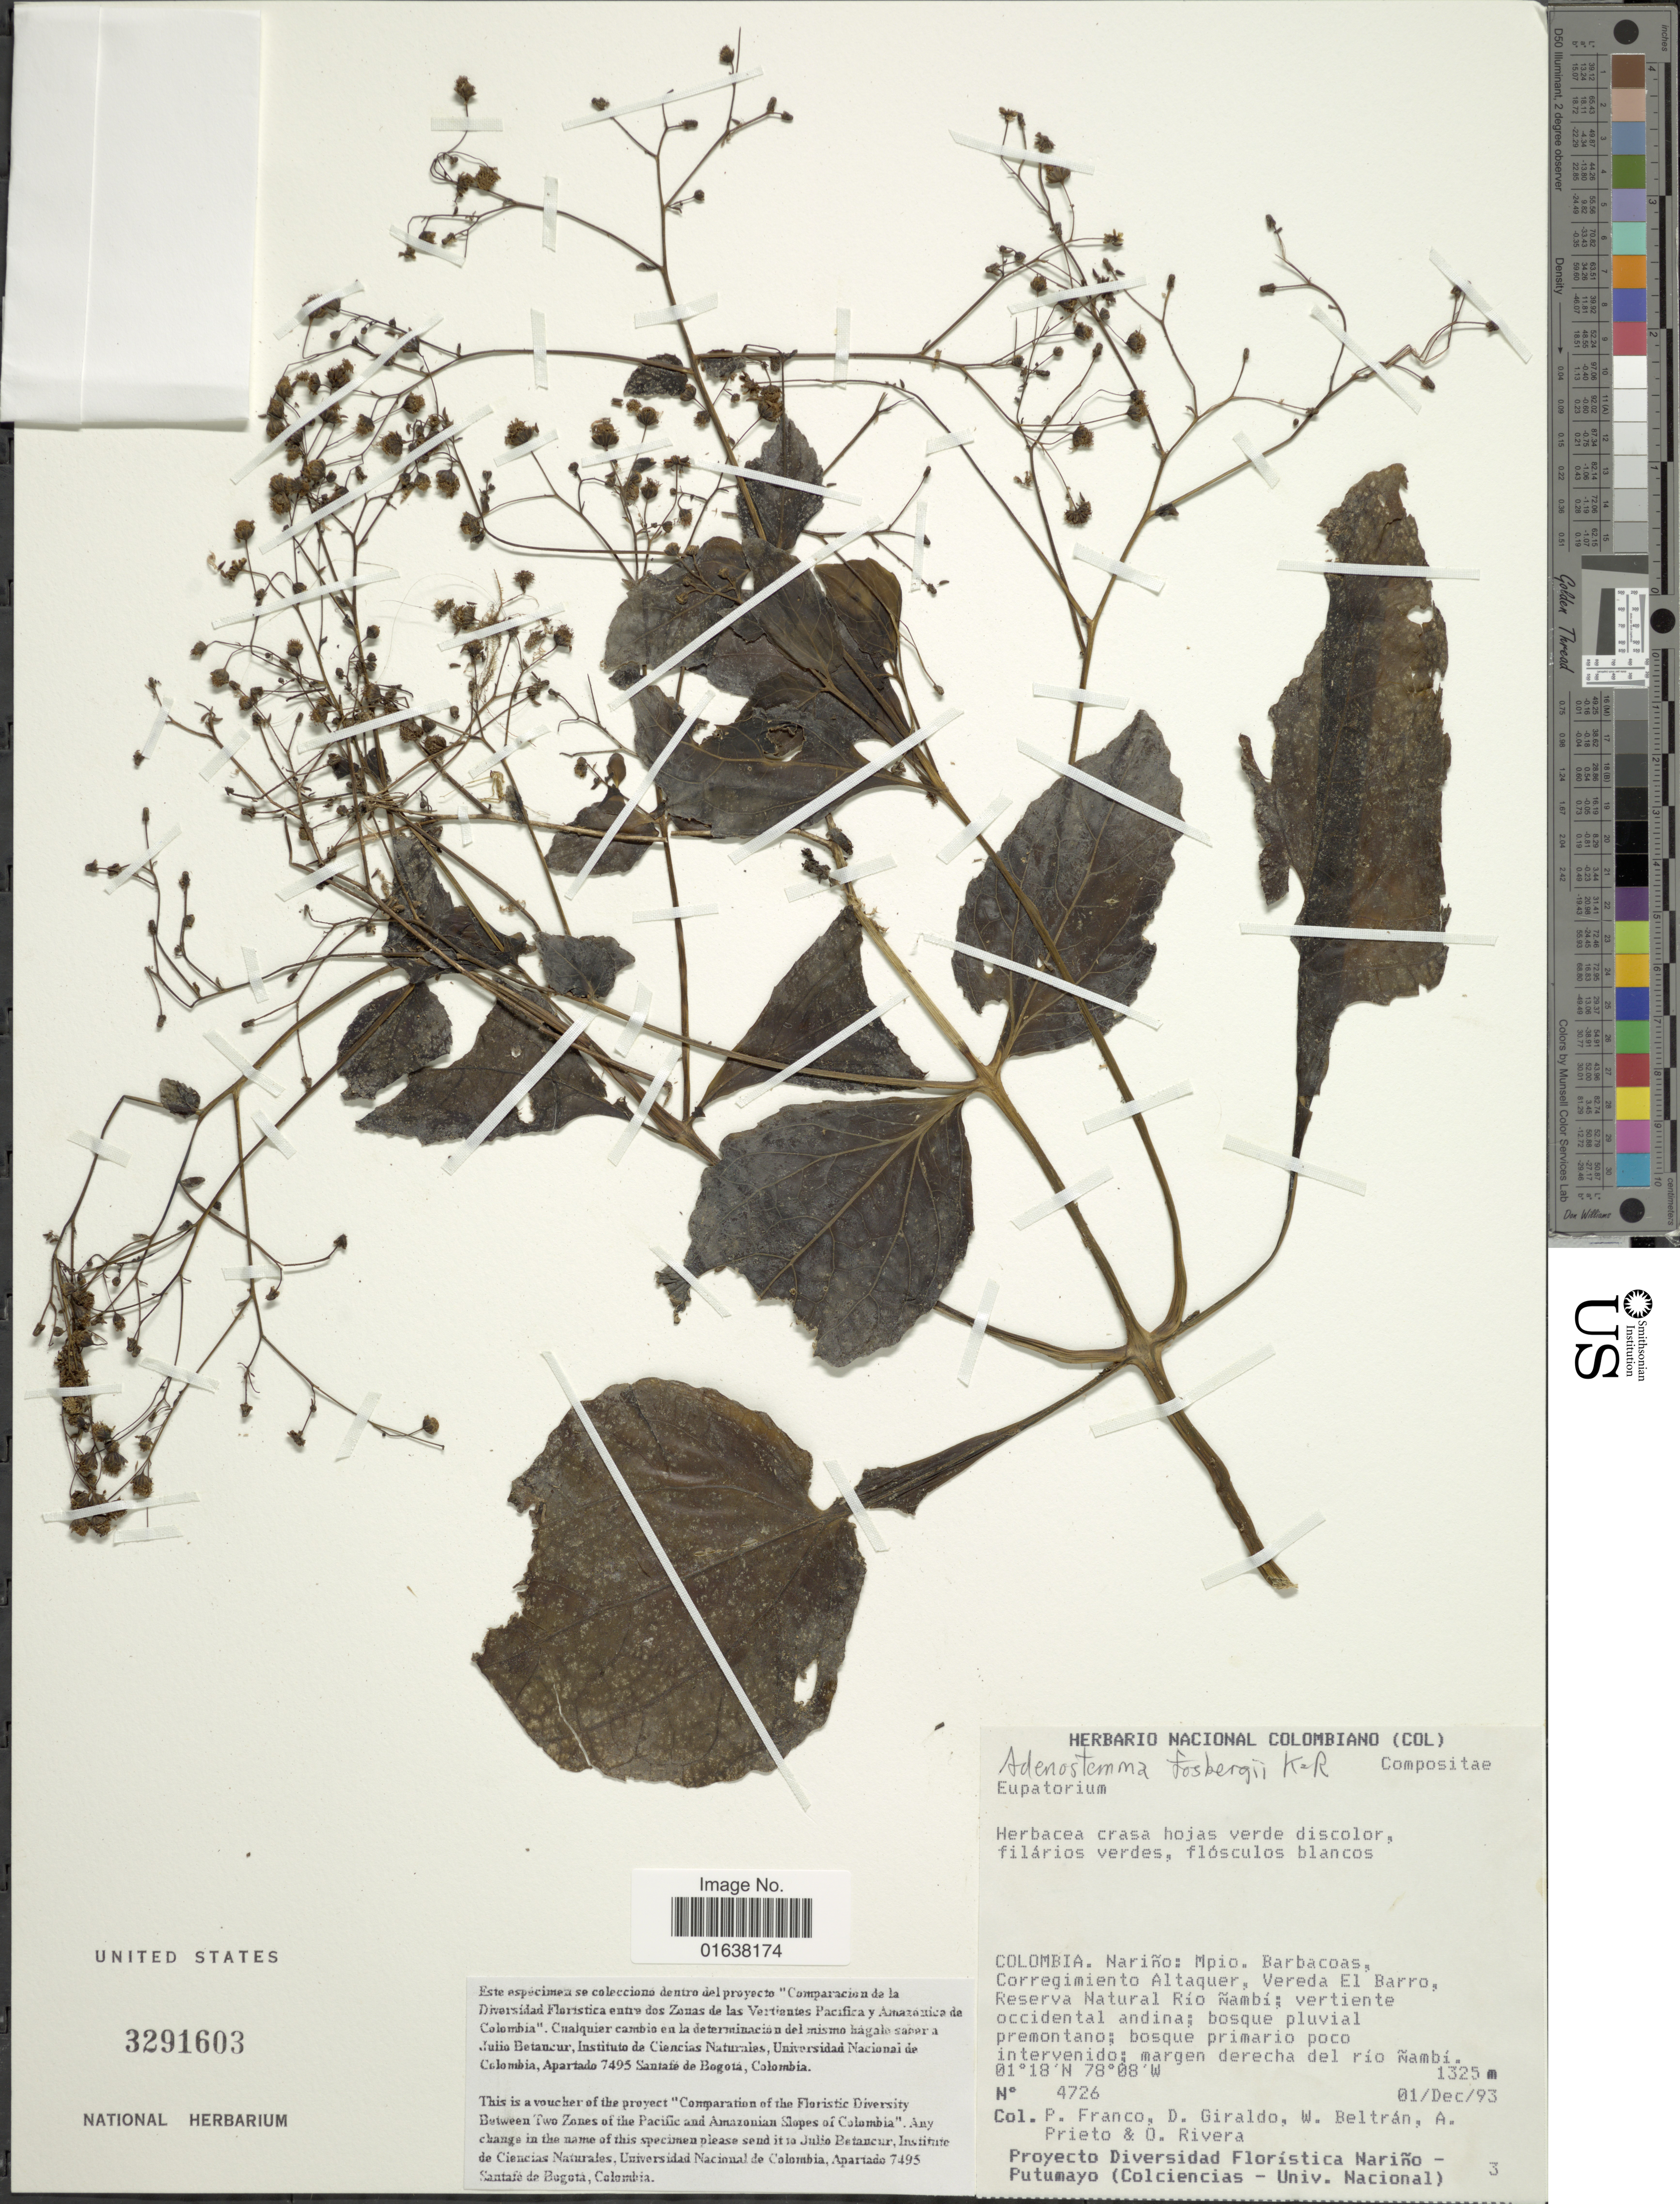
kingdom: Plantae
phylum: Tracheophyta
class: Magnoliopsida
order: Asterales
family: Asteraceae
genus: Adenostemma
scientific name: Adenostemma fosbergii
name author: R.M. King & H. Rob.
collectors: P. Franco, D. Giraldo, W. Beltran, A. Prieto & O. Rivera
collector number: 4726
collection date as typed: Transcribed d/m/y: 1/12/93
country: Colombia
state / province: Nariño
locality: Mpio. Barbacoas. Corregimiento Altaquer, Vereda El Barro, reserva Natural Rio Nambi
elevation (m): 1325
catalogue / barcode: US 3291603